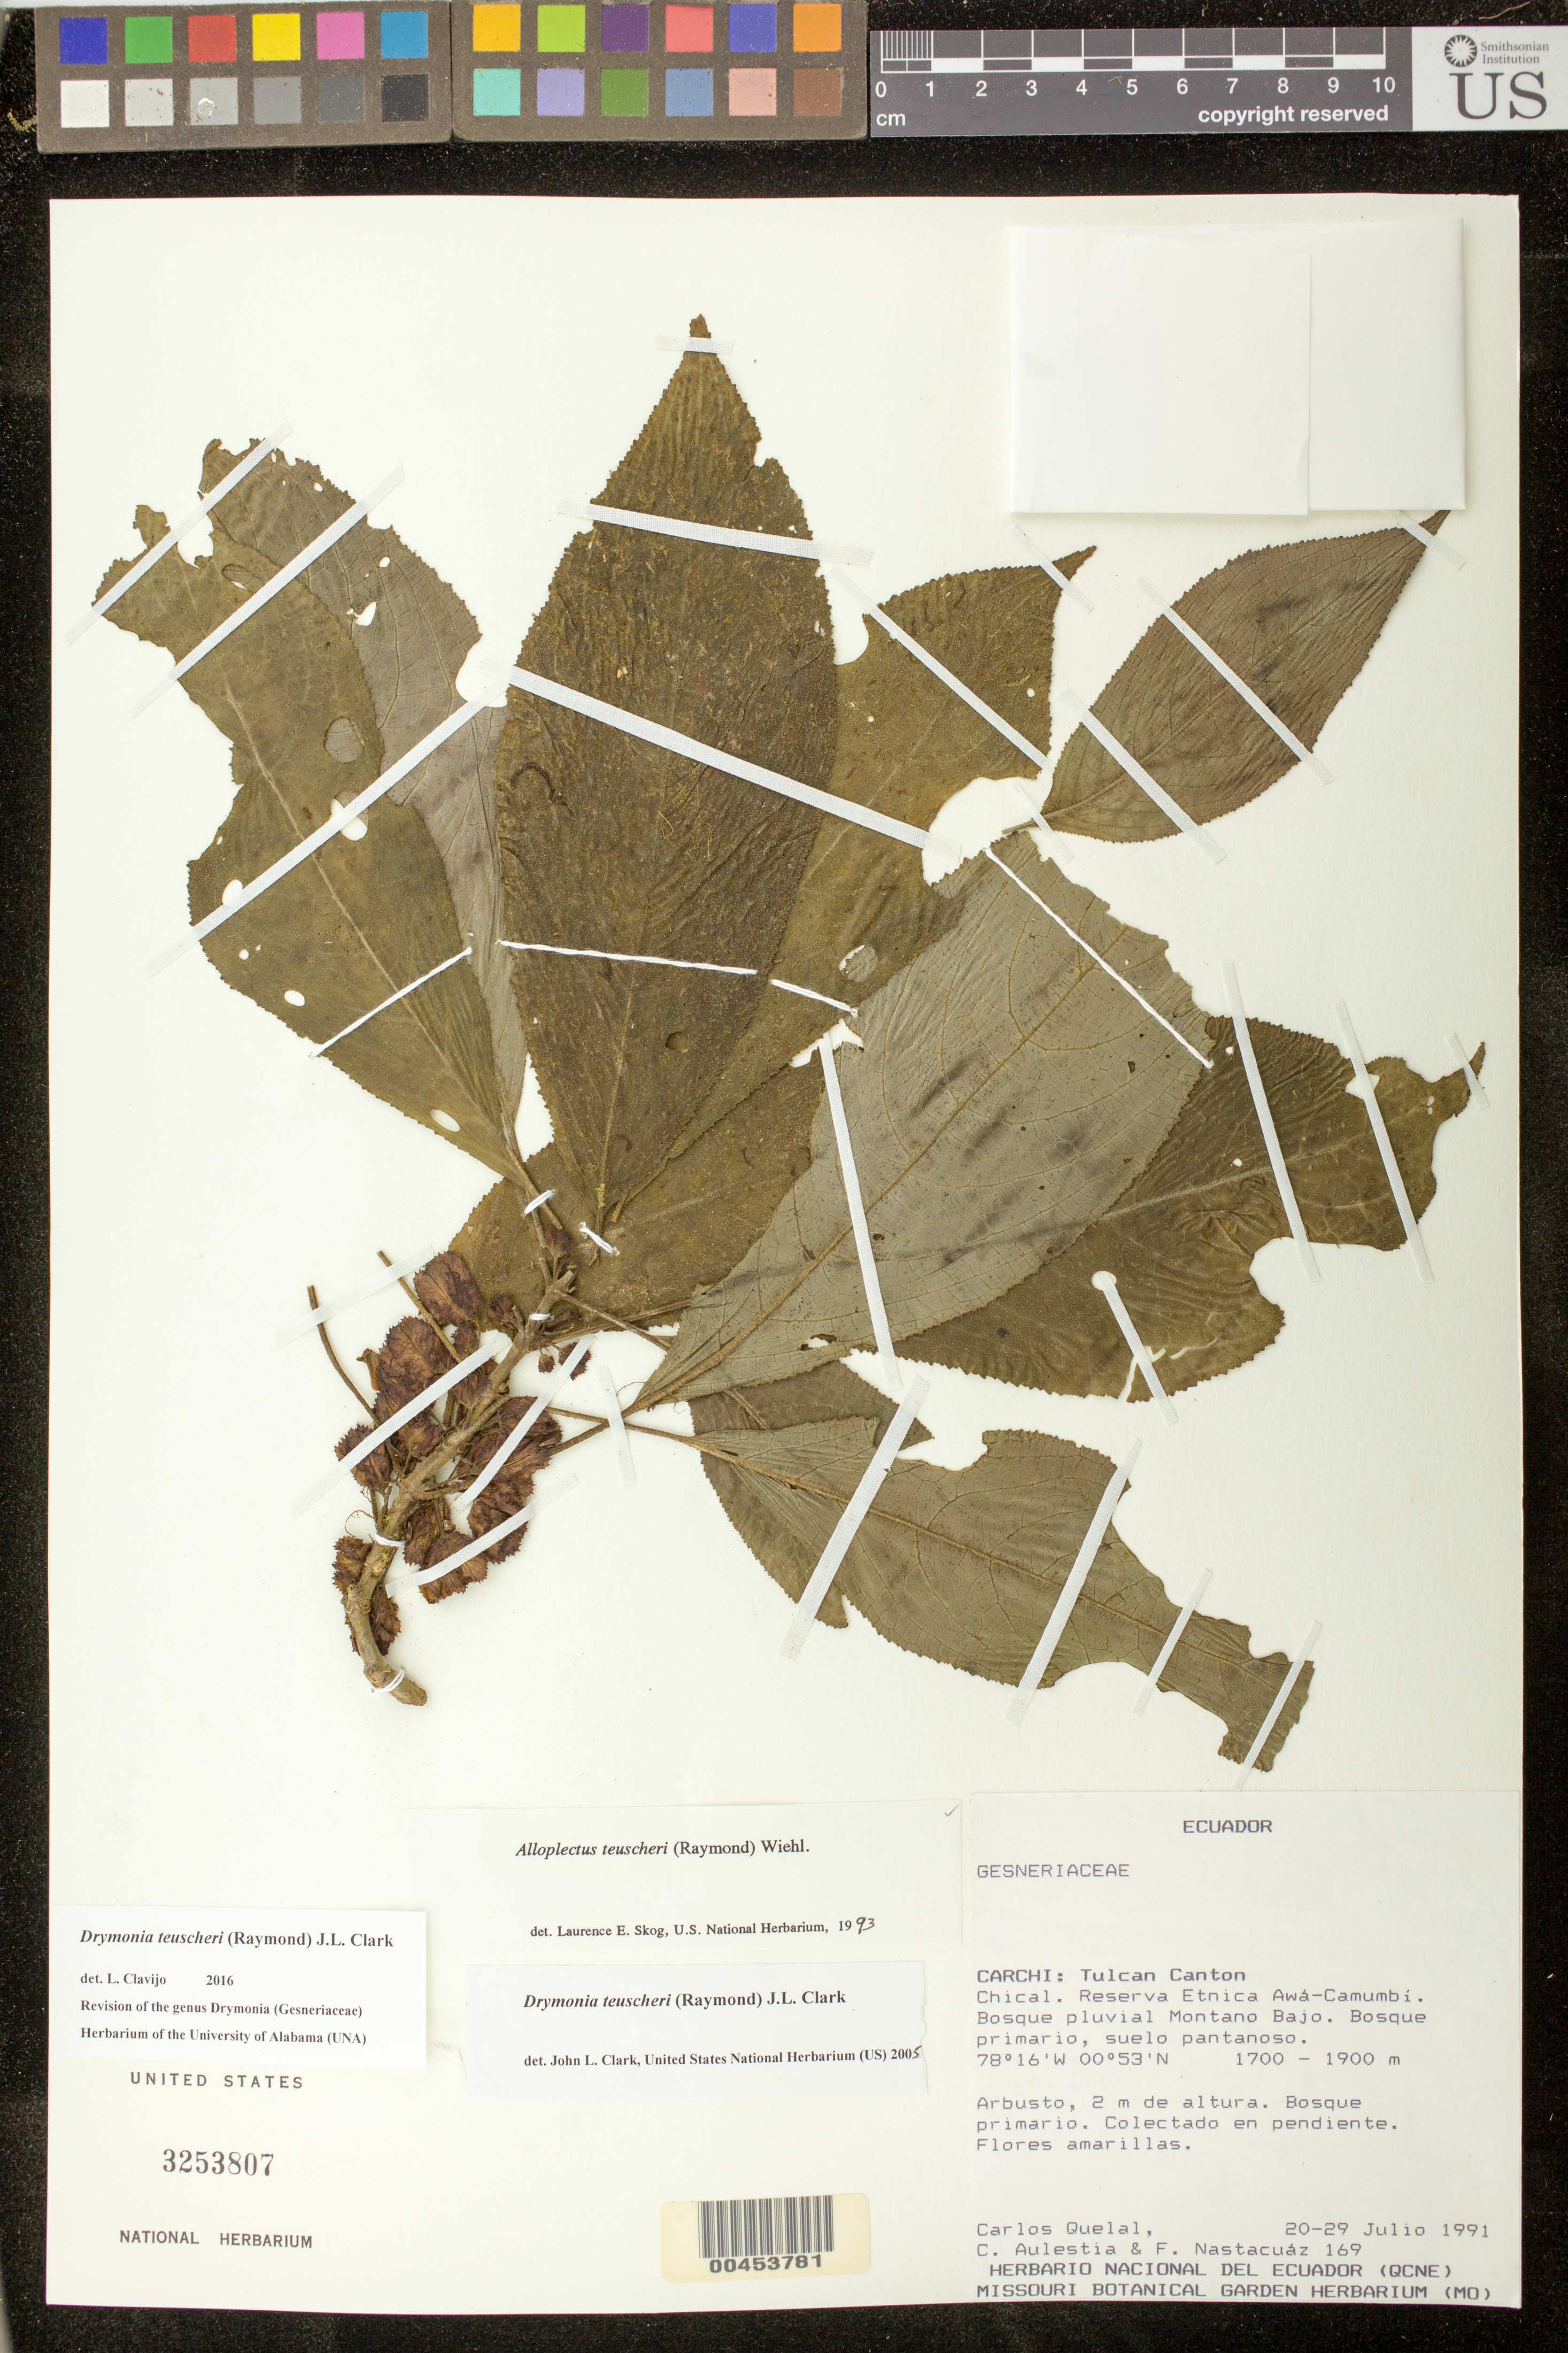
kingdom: Plantae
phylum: Tracheophyta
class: Magnoliopsida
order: Lamiales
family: Gesneriaceae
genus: Drymonia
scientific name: Drymonia teuscheri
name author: (Raymond) J.L. Clark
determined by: Clark, J. L., (SEL), The Marie Selby Botanical Garden (UNITED STATES)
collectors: C. Quelal, C. Aulestia & F. Nastacuáz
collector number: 169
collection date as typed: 20-29 Jul 1991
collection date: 1991-07-20/1991-07-29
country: Ecuador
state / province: Carchi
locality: Tulcan Canton, Chical, Reserva Etnica Awá - Camumbí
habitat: Bosque pluvial montano bajo; bosque primario, suelo pantanoso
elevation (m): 1700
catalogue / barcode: US 3253807